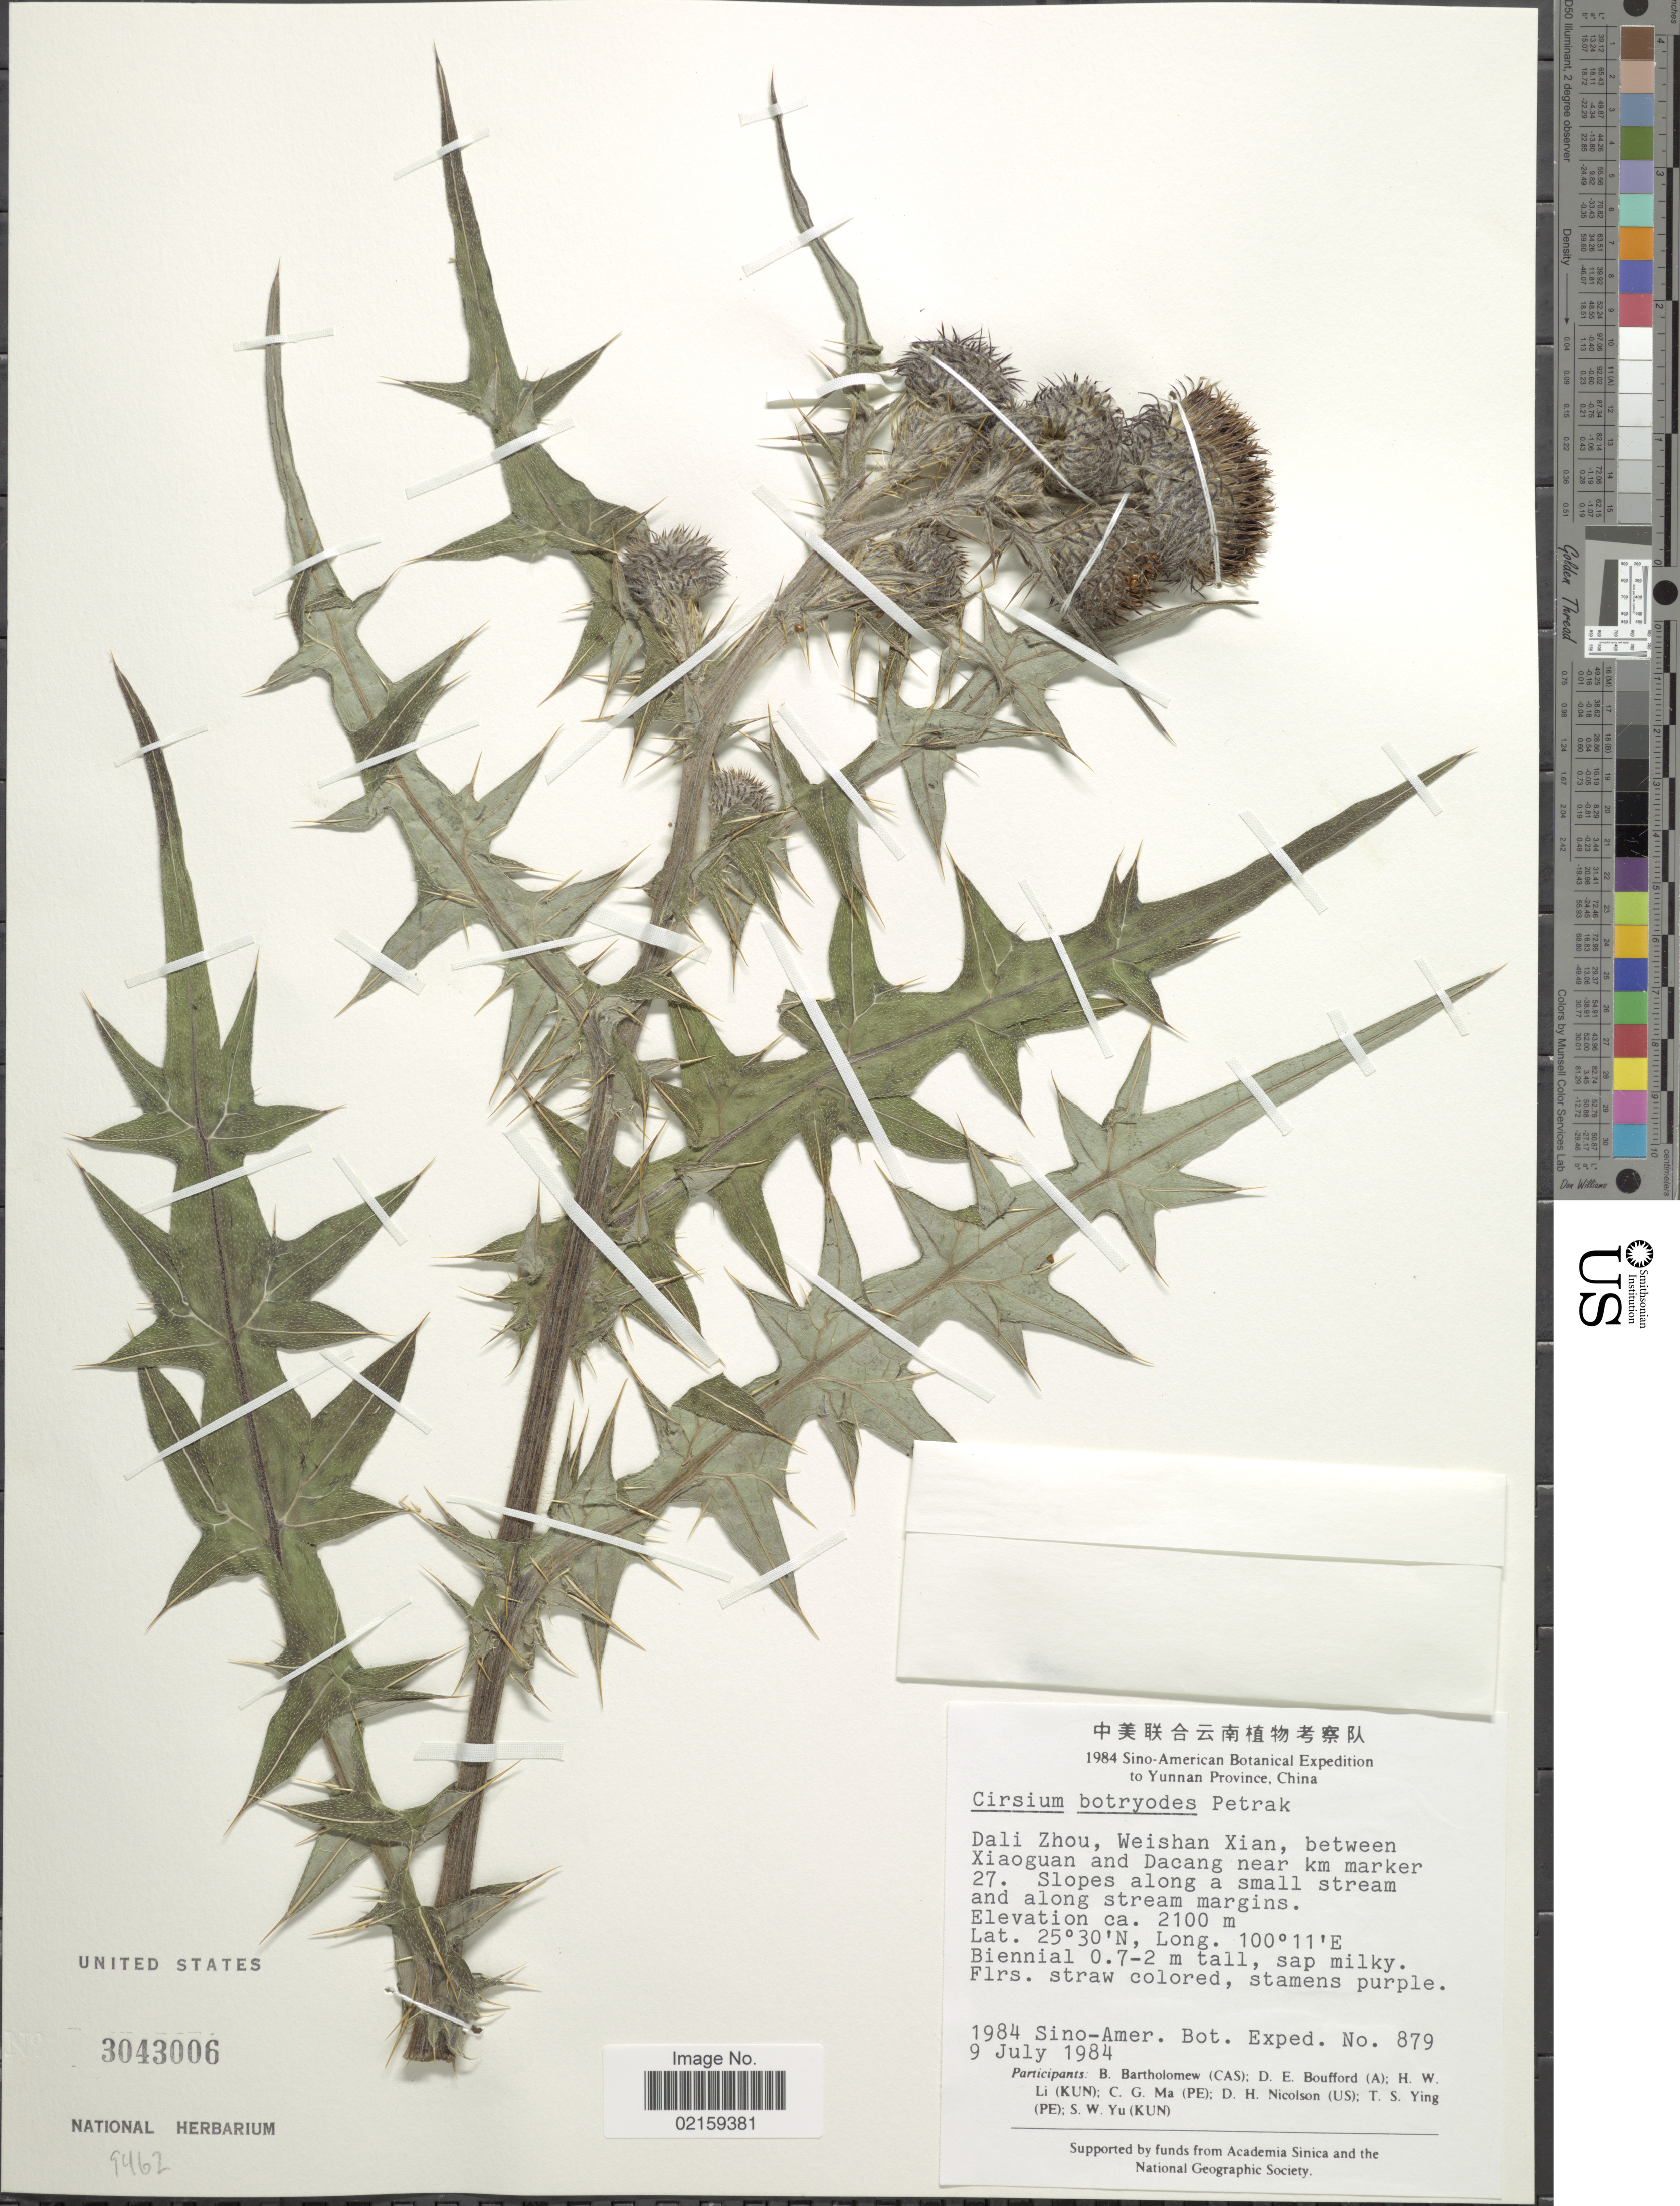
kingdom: Plantae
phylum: Tracheophyta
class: Magnoliopsida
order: Asterales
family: Asteraceae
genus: Cirsium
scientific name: Cirsium botryodes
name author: Petr.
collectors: Sino-Amer. Bot. Exped. 1984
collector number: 879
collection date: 1984-07-09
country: China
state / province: Yunnan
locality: Yunnan Province. Dali Zhou, Wishan Xian, between Xiaoguan and Dacang near km marker 27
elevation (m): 2100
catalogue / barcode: US 3043006